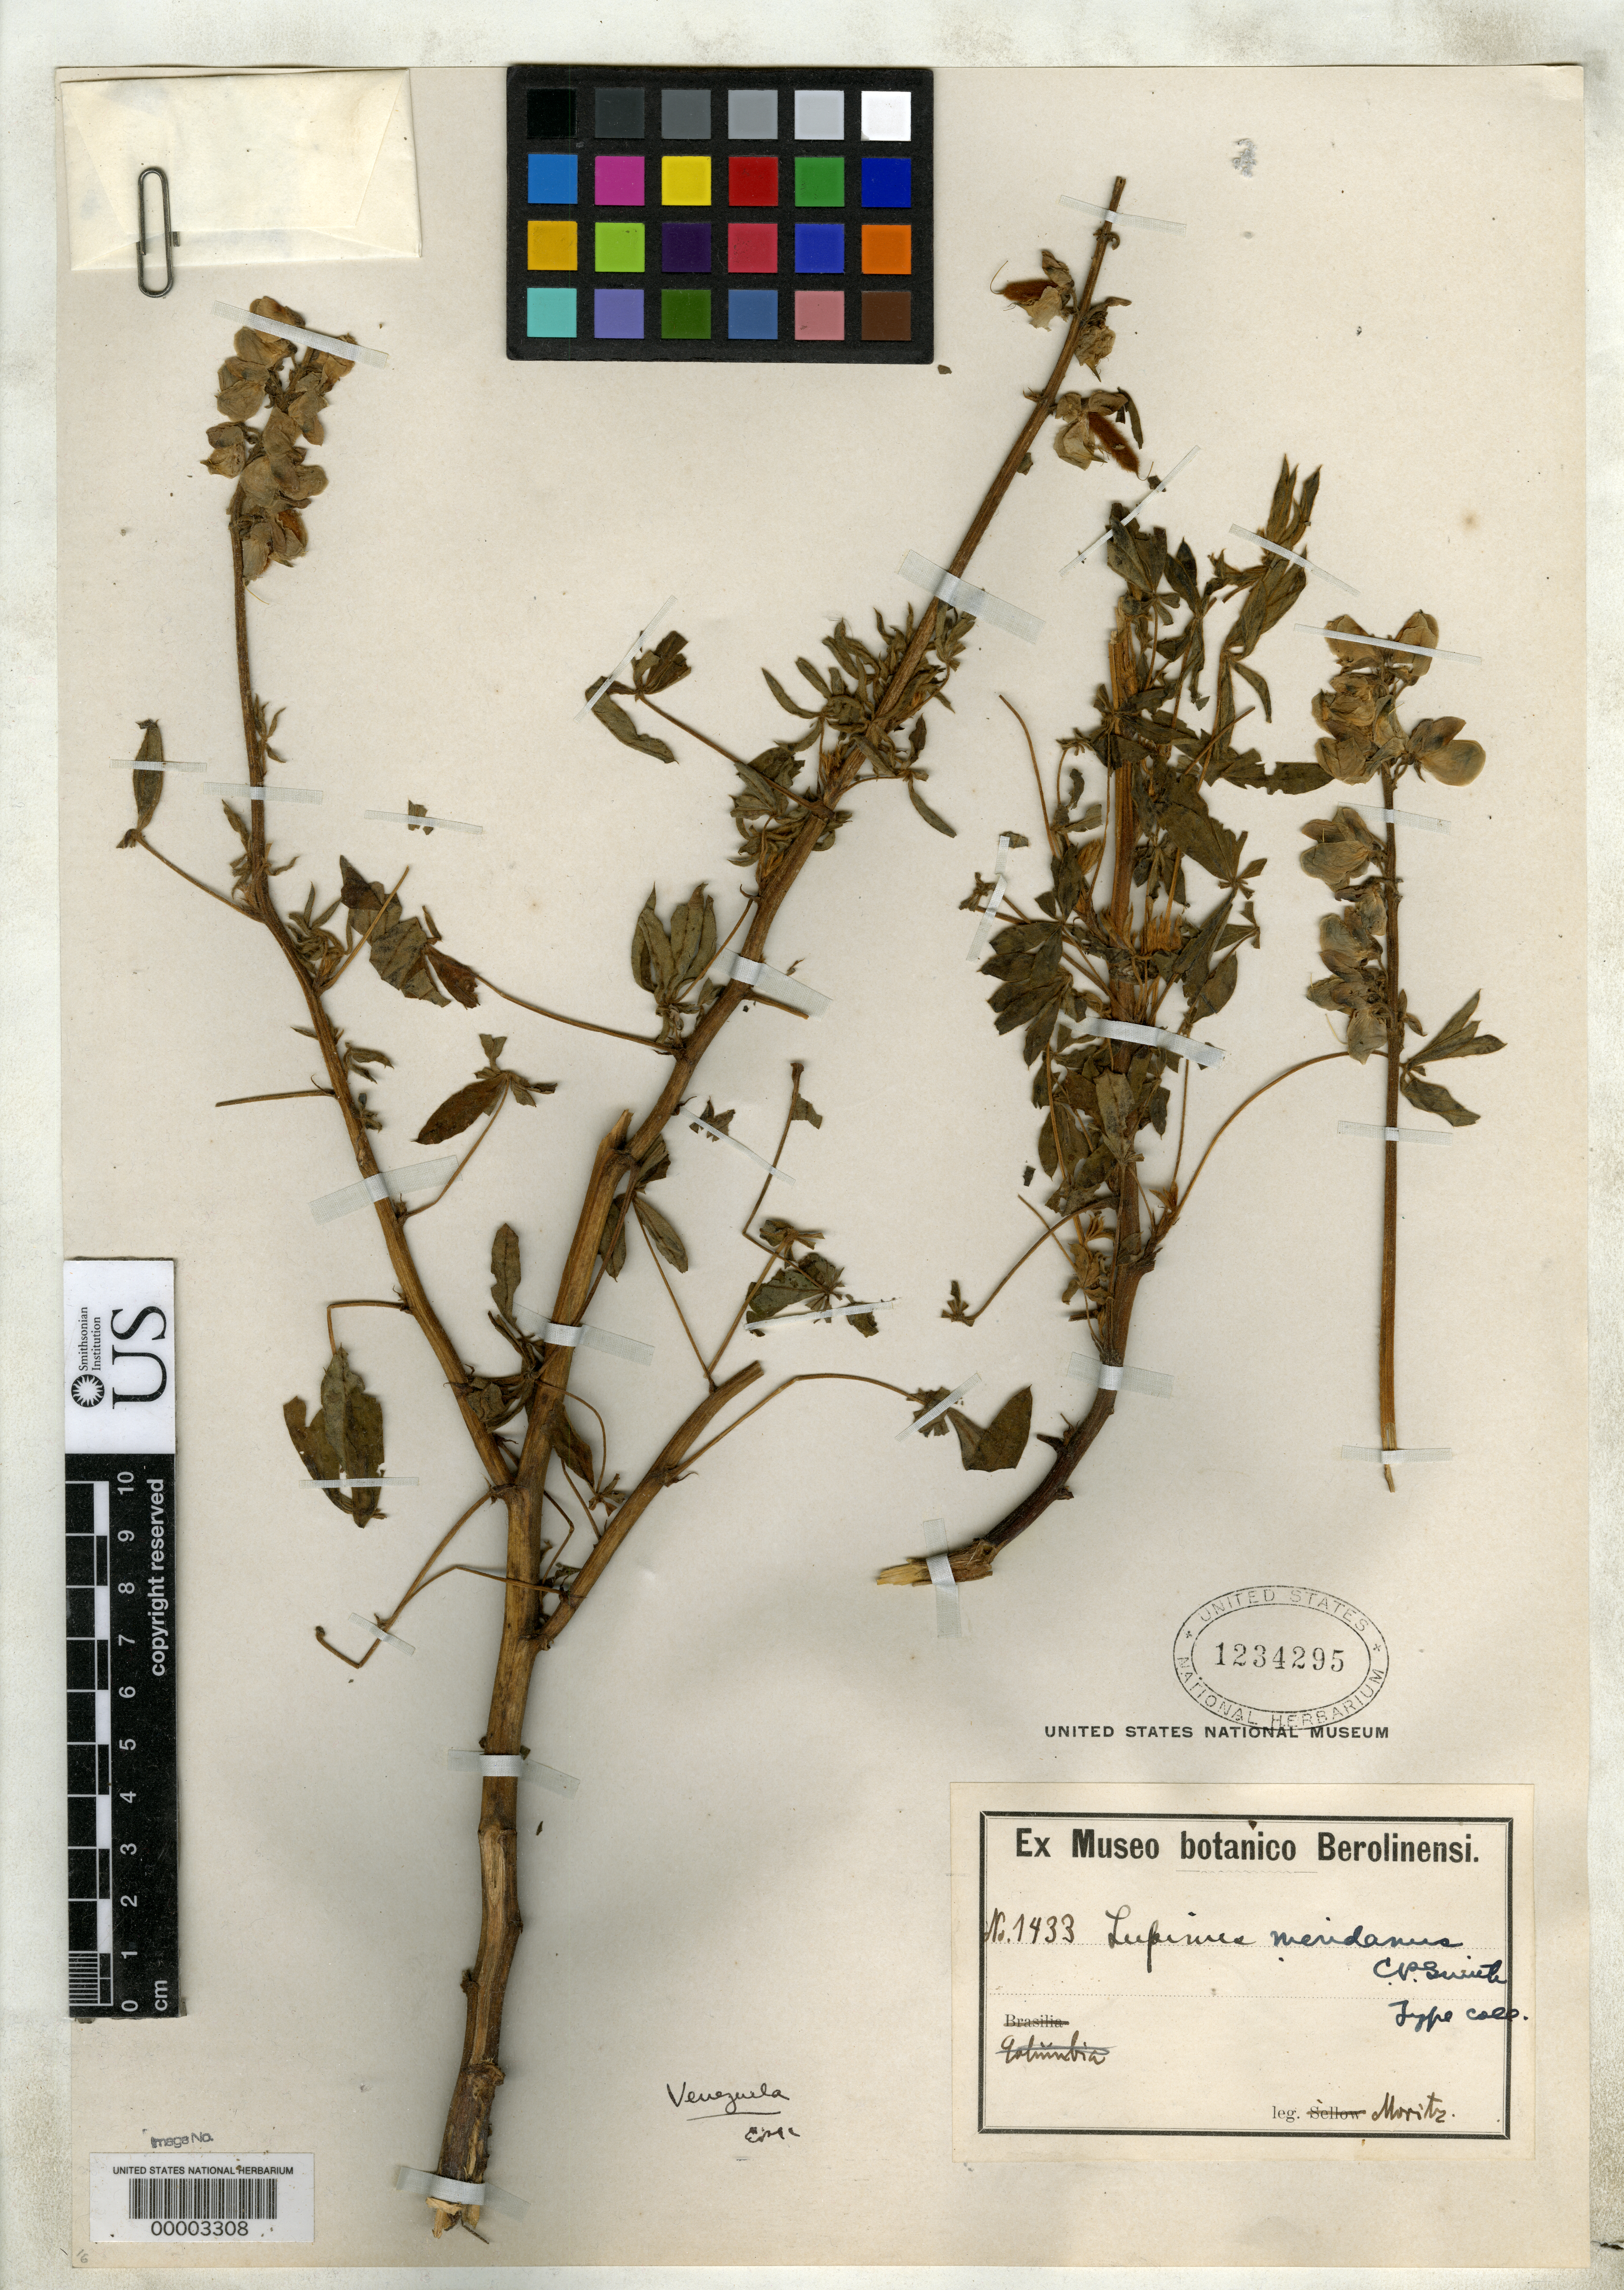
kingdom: Plantae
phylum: Tracheophyta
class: Magnoliopsida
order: Fabales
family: Fabaceae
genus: Lupinus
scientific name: Lupinus meridanus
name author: Moritz ex C.P. Sm.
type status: Isotype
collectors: Moritz, --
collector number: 1433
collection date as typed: Jan ---- to -- Feb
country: Venezuela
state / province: Mérida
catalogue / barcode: US 1234295